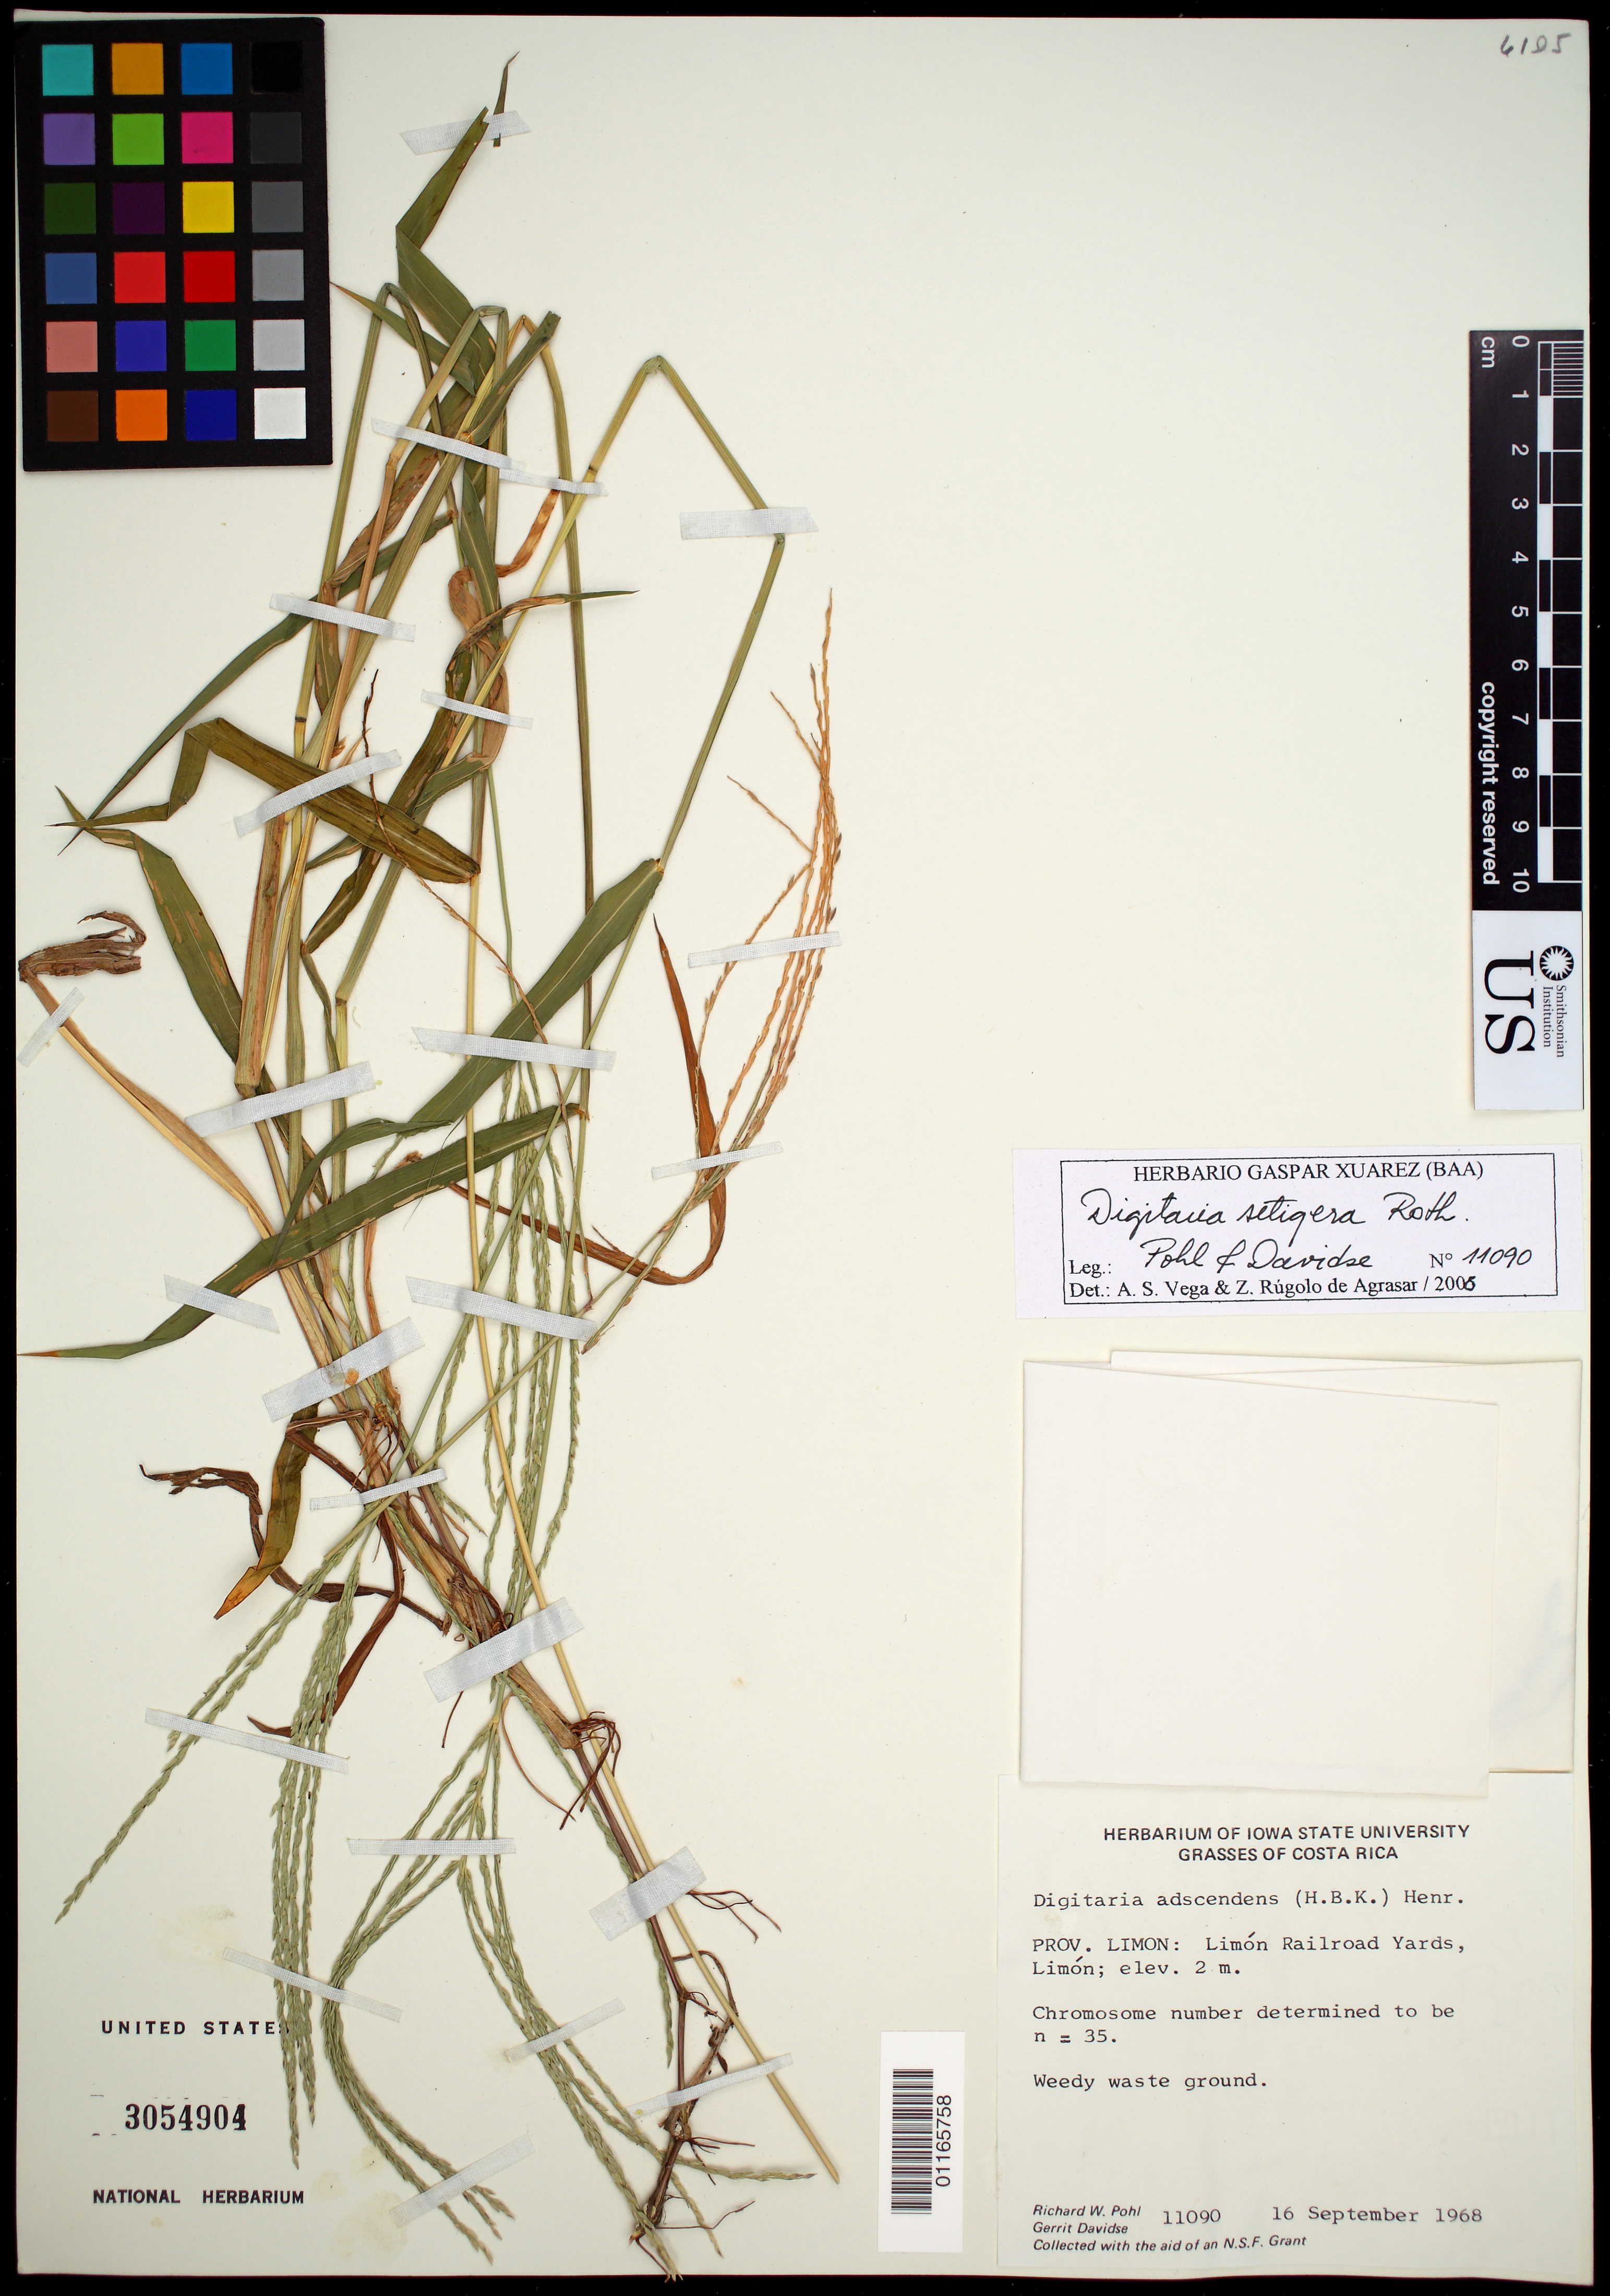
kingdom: Plantae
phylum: Tracheophyta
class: Liliopsida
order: Poales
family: Poaceae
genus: Digitaria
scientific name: Digitaria setigera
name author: Roth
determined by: Vega, A. S.; Rúgolo de Agrasar, Z. E.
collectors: R. W. Pohl & G. Davidse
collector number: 11090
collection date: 1968-09-16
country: Costa Rica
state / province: Limón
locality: Limon Railroad Yards, Limon.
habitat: Weedy waste ground.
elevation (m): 2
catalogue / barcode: US 3054904